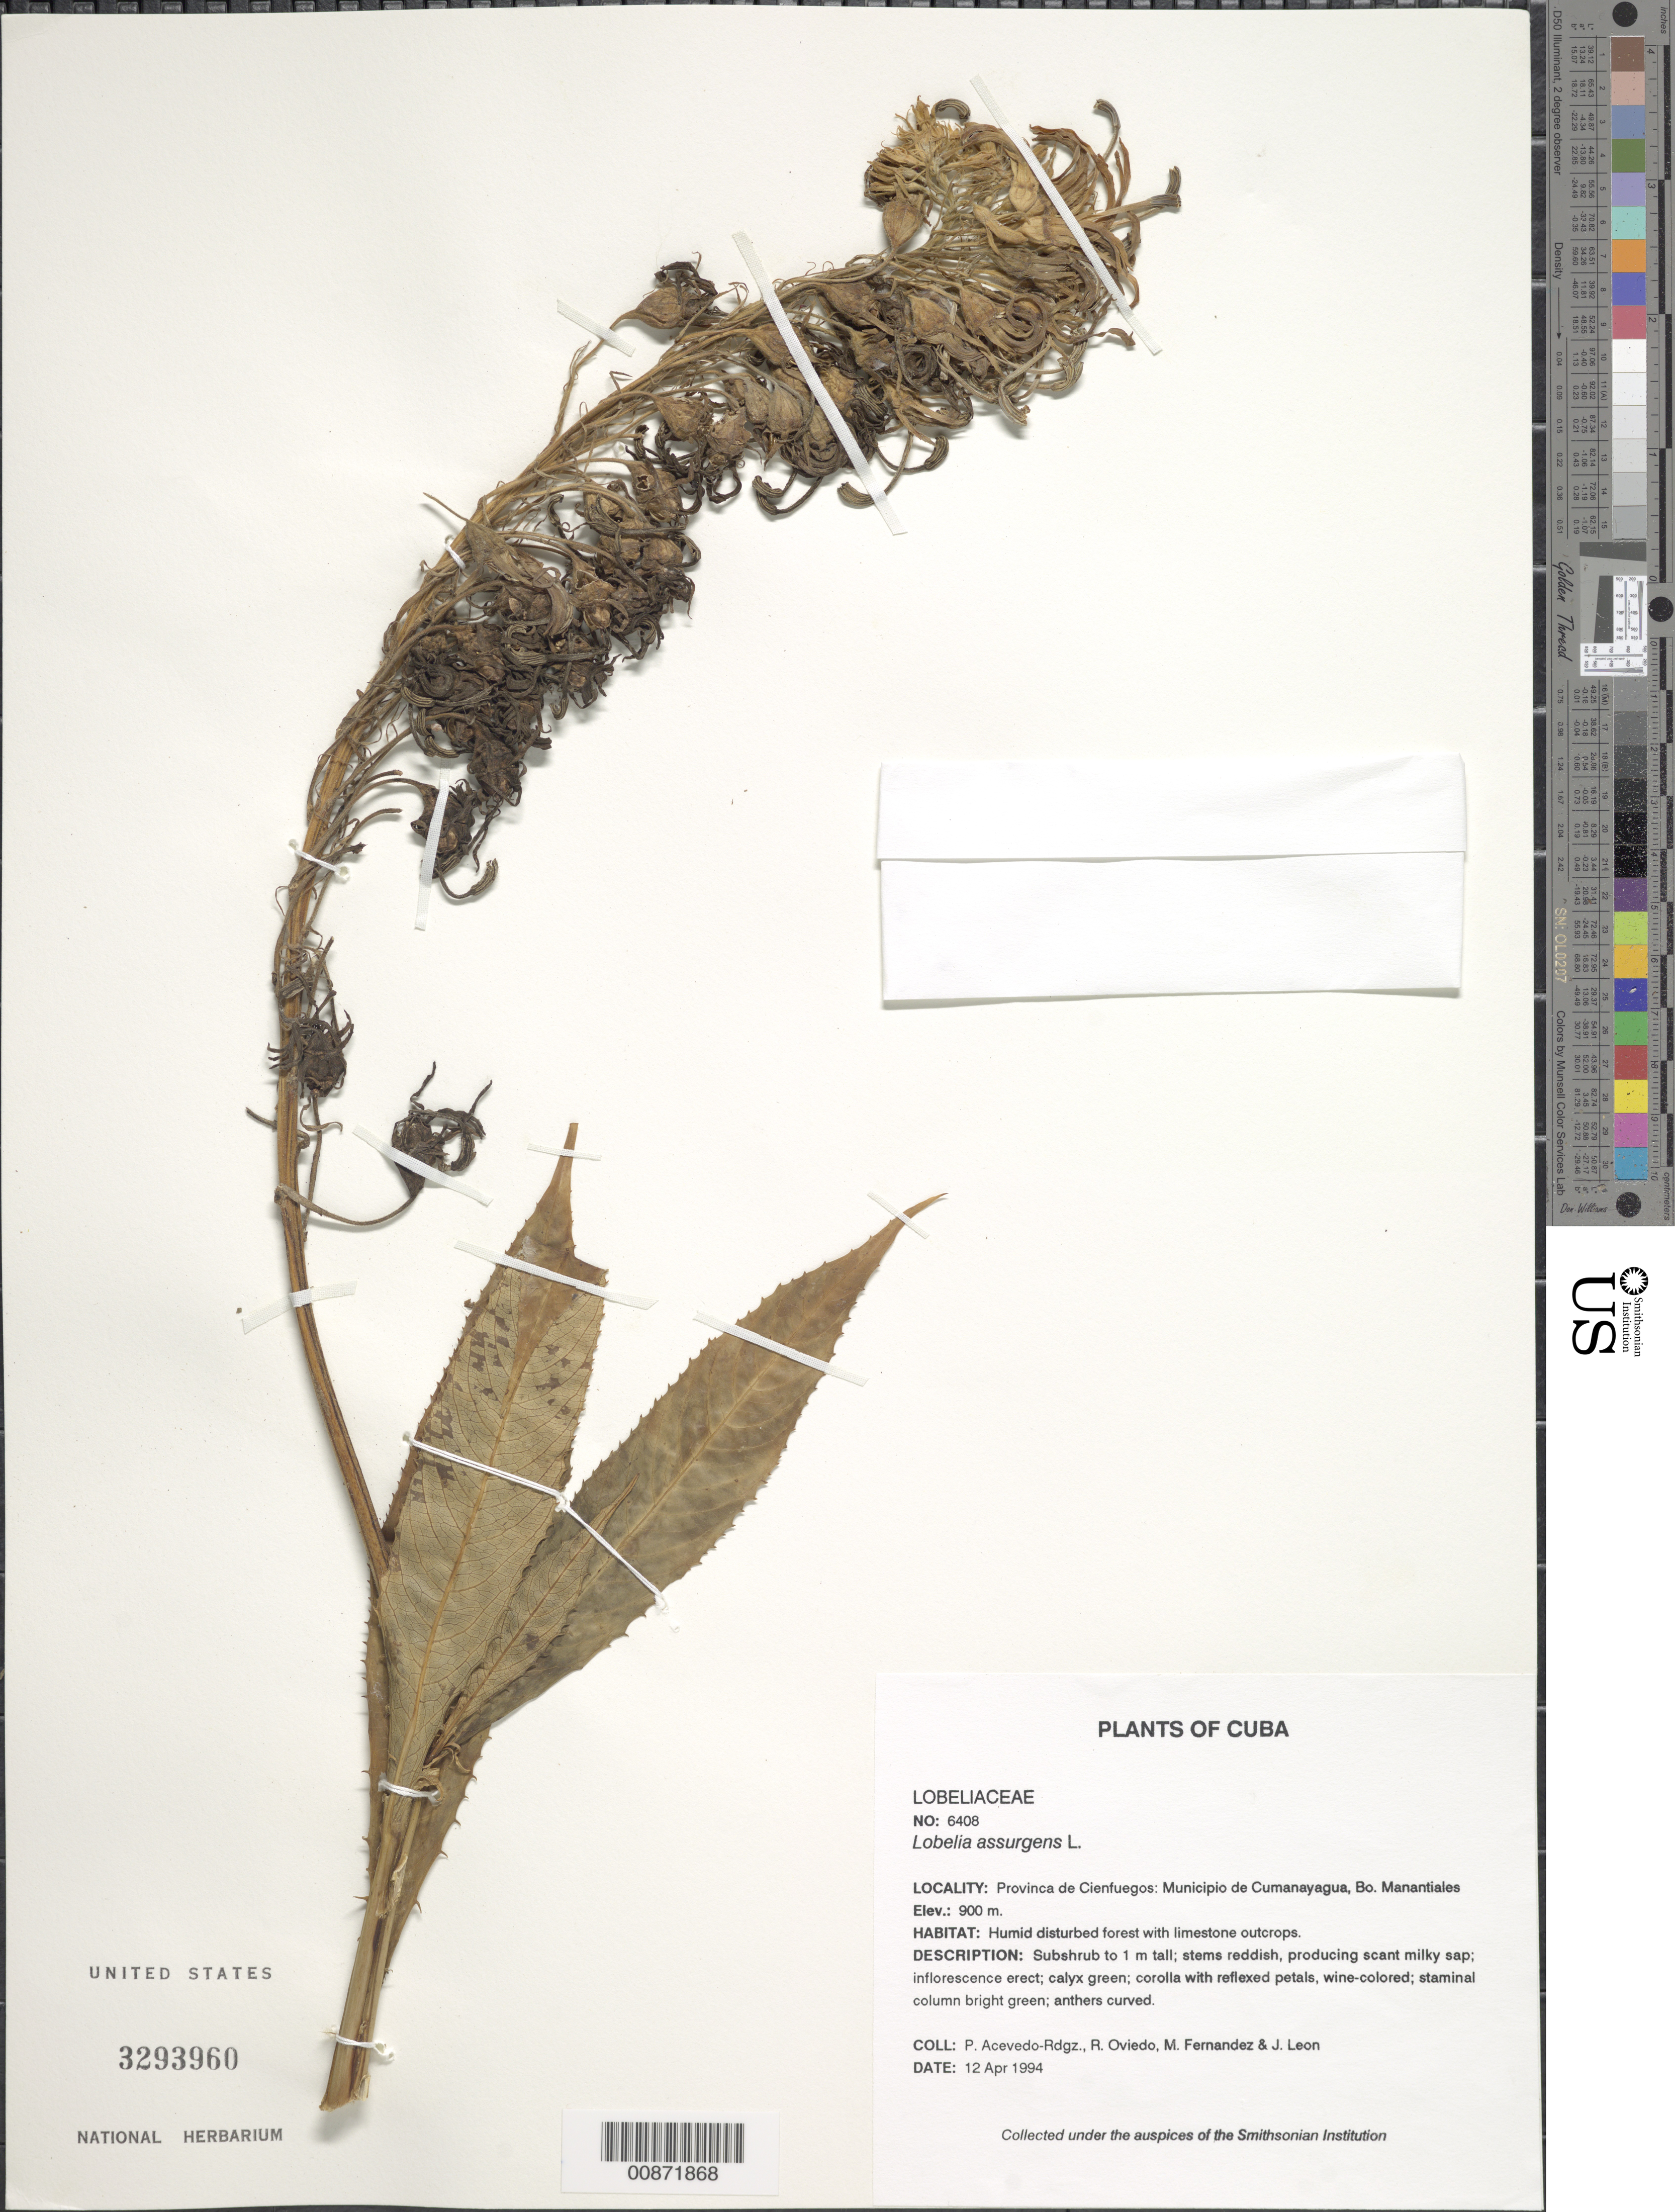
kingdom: Plantae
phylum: Tracheophyta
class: Magnoliopsida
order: Asterales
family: Campanulaceae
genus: Lobelia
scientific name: Lobelia assurgens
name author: L.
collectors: P. Acevedo-Rodr., R. Oviedo, M. Fernandez & J. León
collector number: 6408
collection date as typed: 12 Apr 1994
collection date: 1994-04-12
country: Cuba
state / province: Cienfuegos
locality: Municipio de Cumanayagua, Bo. Manantiales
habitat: Disturbed humid forest with limestone outcrops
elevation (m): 900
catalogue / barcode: US 3293960